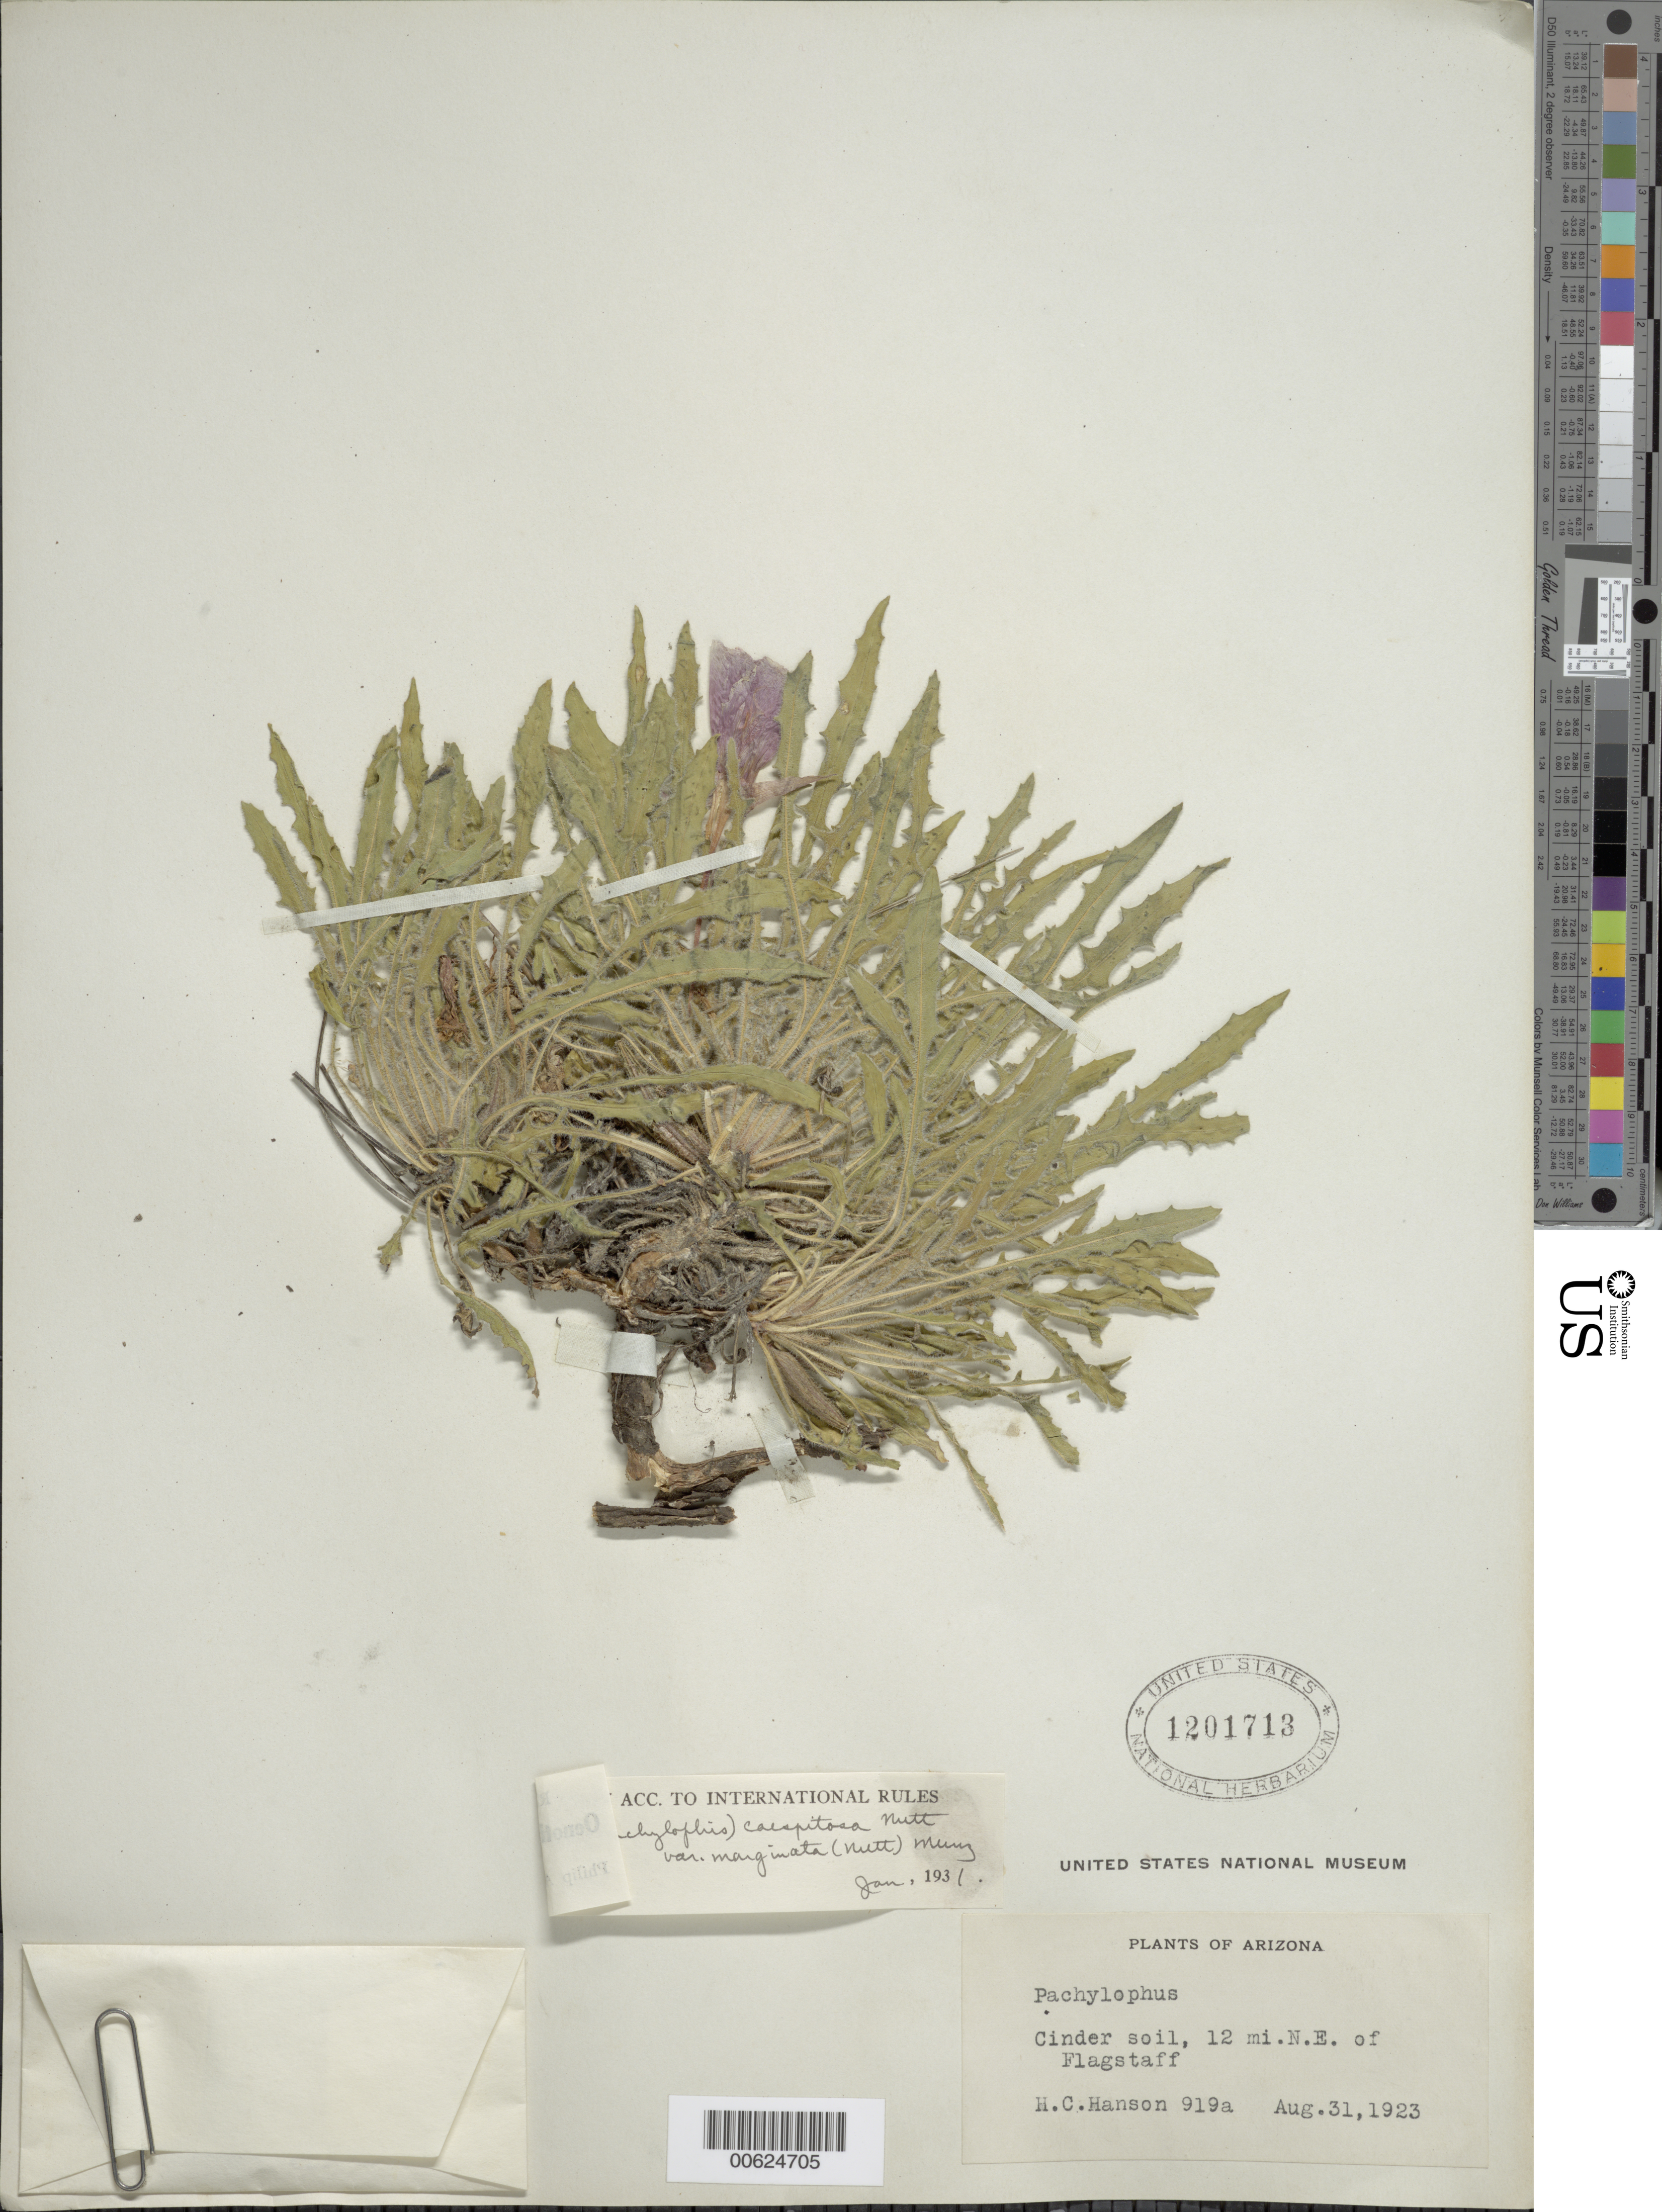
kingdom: Plantae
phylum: Tracheophyta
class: Magnoliopsida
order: Myrtales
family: Onagraceae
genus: Oenothera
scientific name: Oenothera cespitosa subsp. marginata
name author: (Nutt. ex Hook. & Arn.) Munz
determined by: Munz, Philip A.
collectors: H. Hanson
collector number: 919a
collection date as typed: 31 Aug 1923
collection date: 1923-08-31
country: United States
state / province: Arizona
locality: Flagstaff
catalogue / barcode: US 1201713